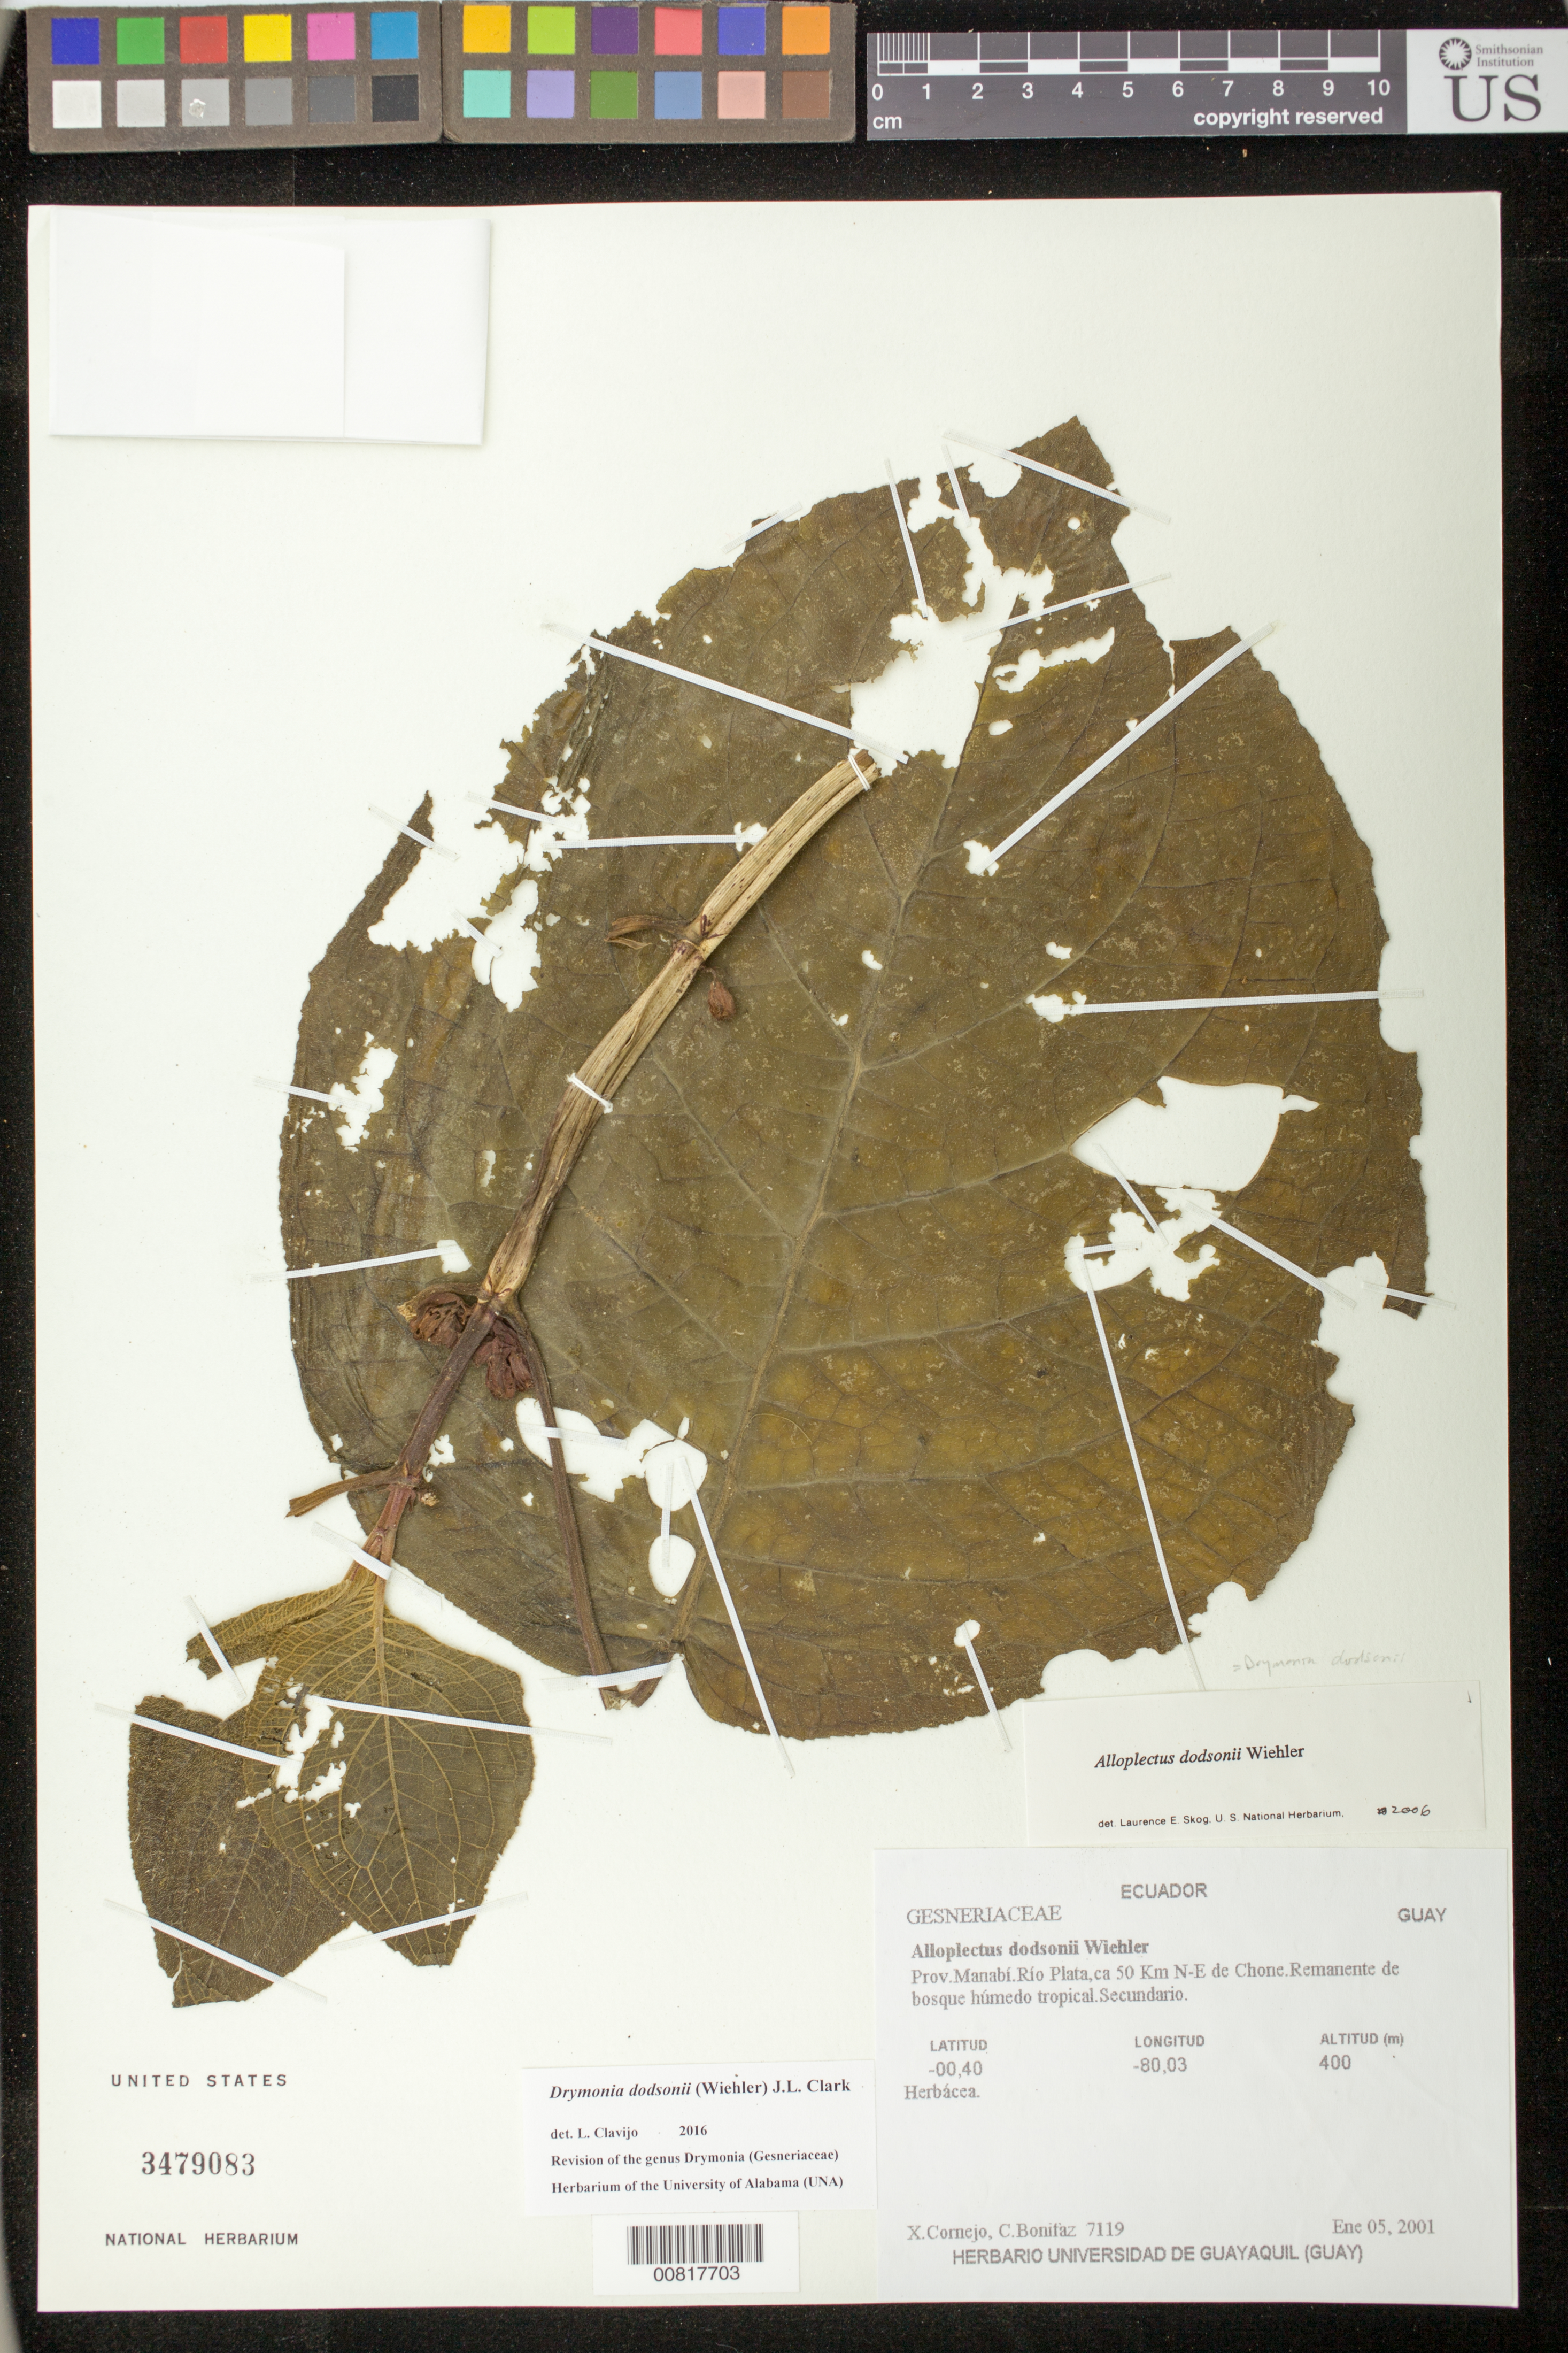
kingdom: Plantae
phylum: Tracheophyta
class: Magnoliopsida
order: Lamiales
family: Gesneriaceae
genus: Drymonia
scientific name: Drymonia dodsonii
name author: (Wiehler) J.L. Clark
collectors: X. F. Cornejo & C. Bonifaz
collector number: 7119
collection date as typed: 05 Jan 2001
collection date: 2001-01-05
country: Ecuador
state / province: Manabí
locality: Prov. Manabí. Río Plata, ca. 50 km N-E de Chone.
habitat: Remanente de bosque húmedo tropical. Secundario.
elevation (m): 400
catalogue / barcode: US 3479083